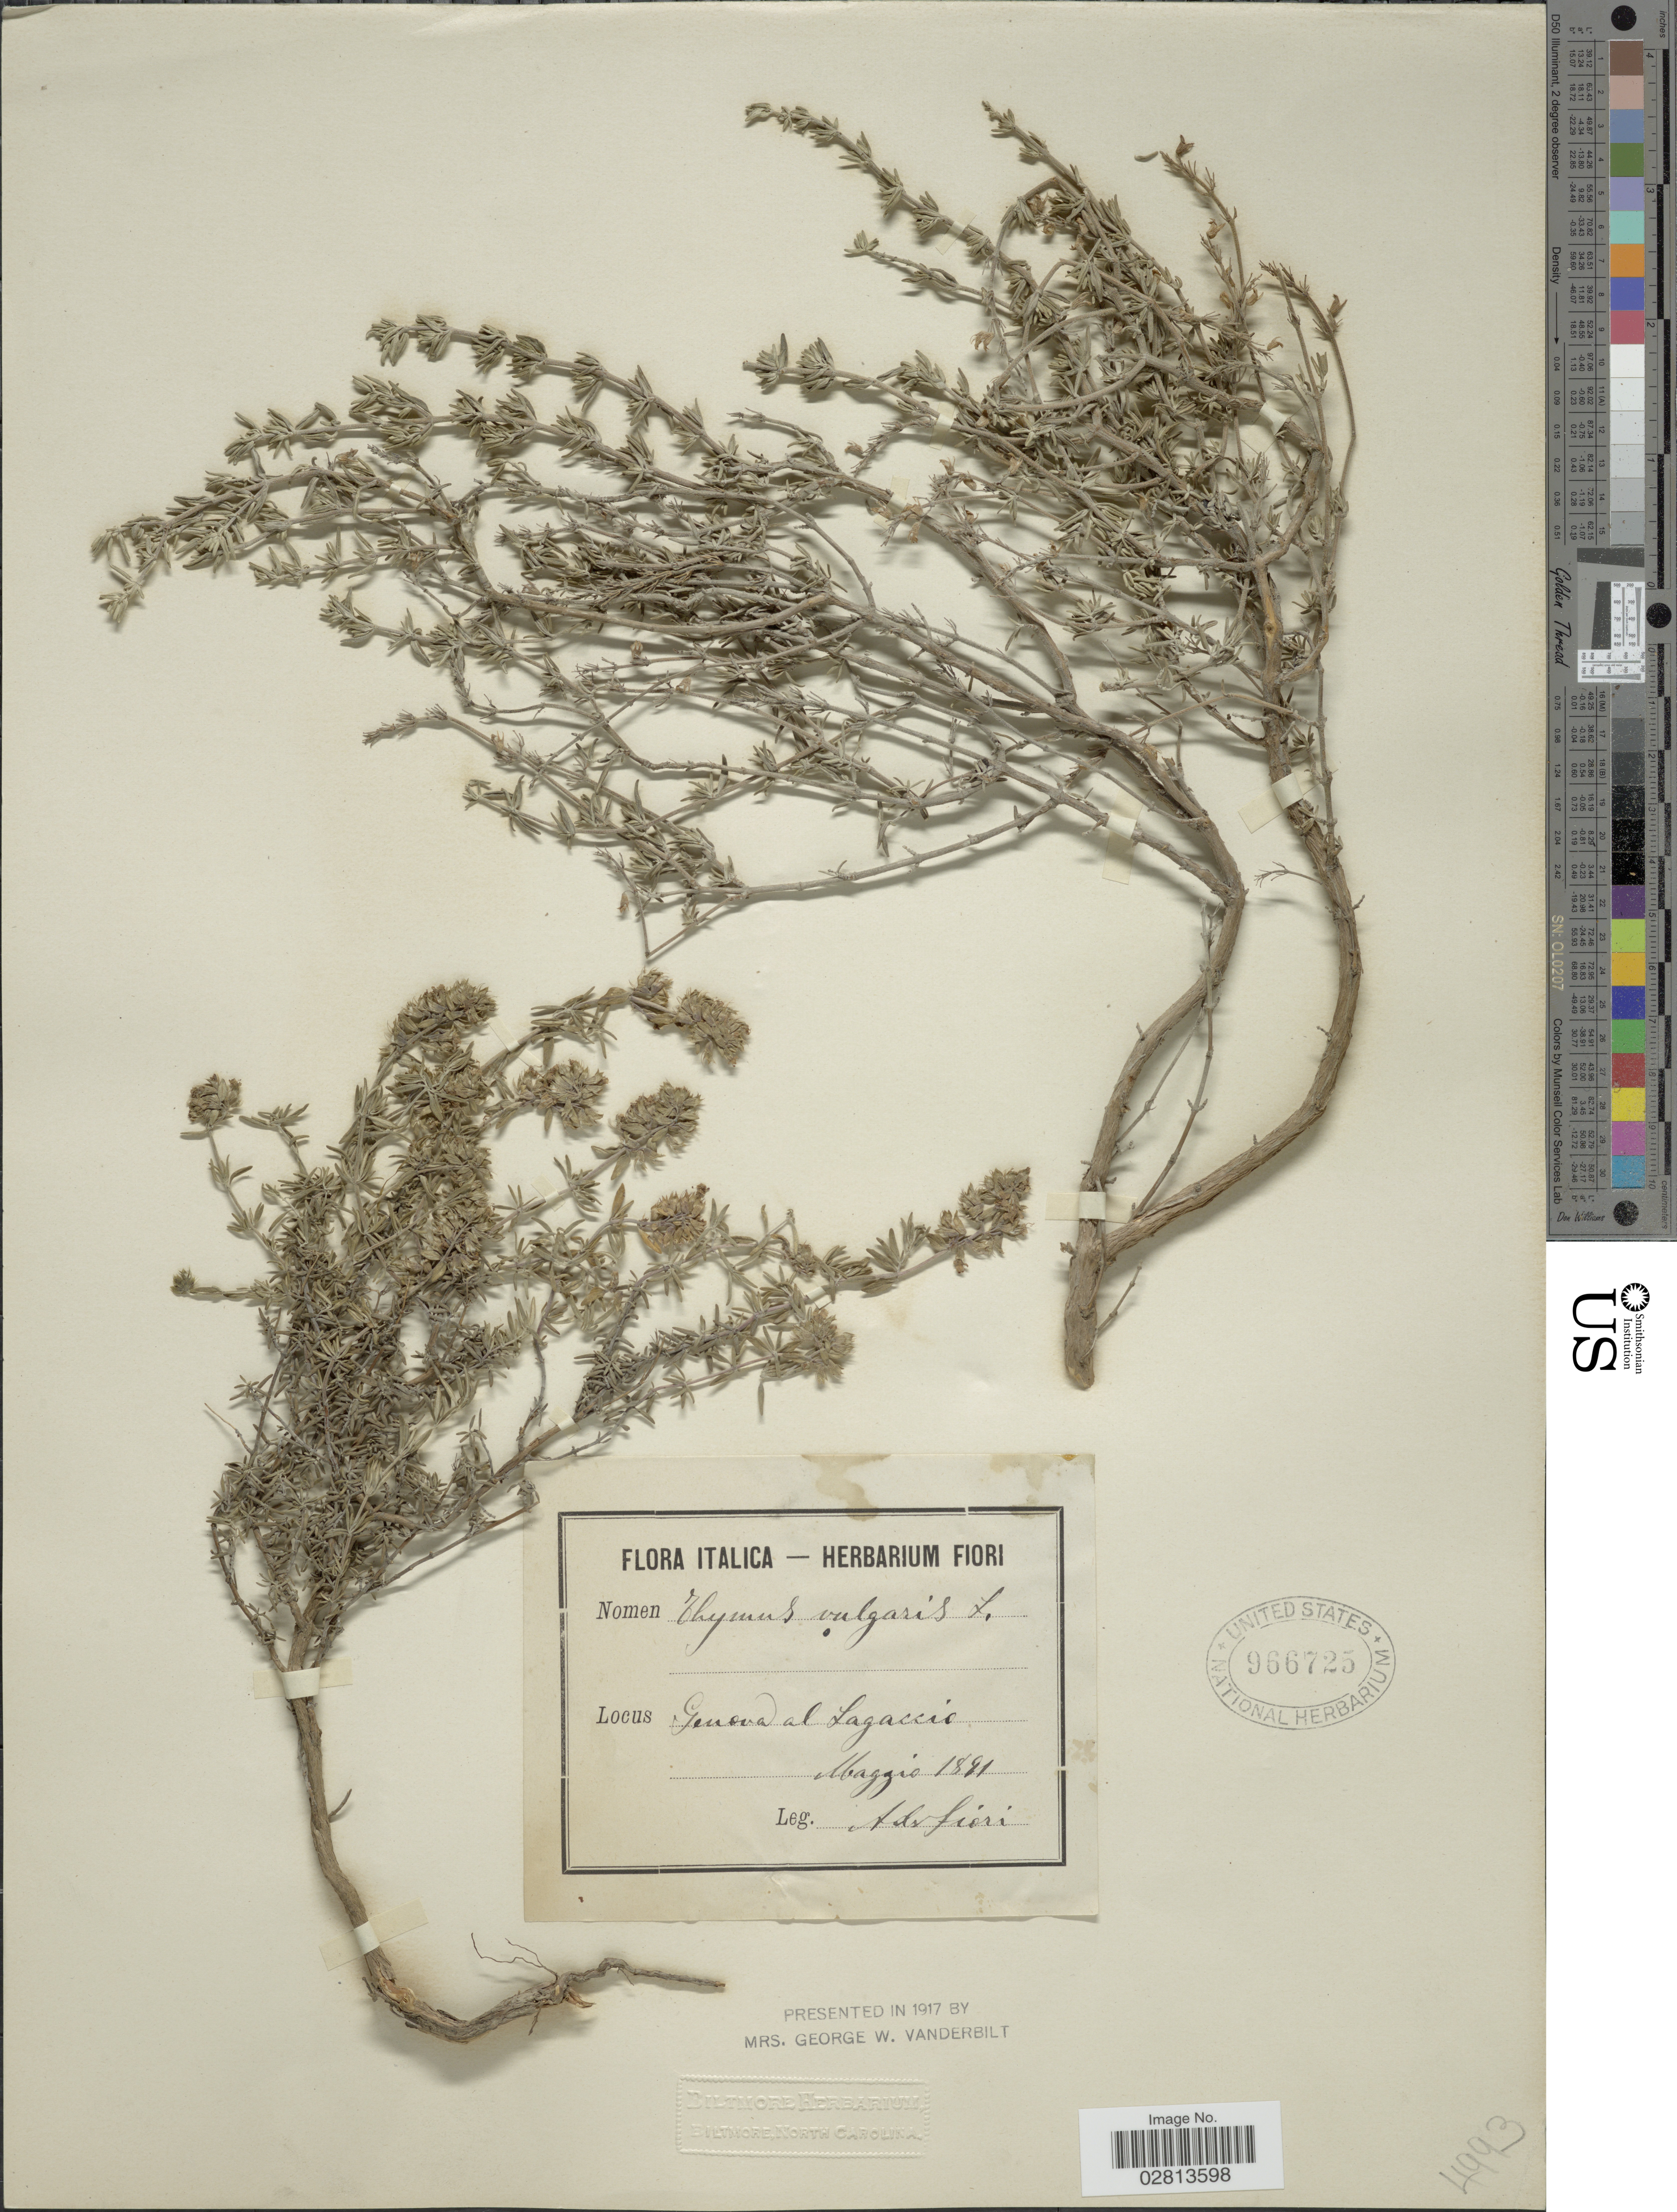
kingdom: Plantae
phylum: Tracheophyta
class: Magnoliopsida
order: Lamiales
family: Lamiaceae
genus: Thymus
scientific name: Thymus vulgaris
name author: L.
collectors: A. Fiori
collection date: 1891-05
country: Italy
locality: Italica. Genova al Lagaccio.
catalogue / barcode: US 966725